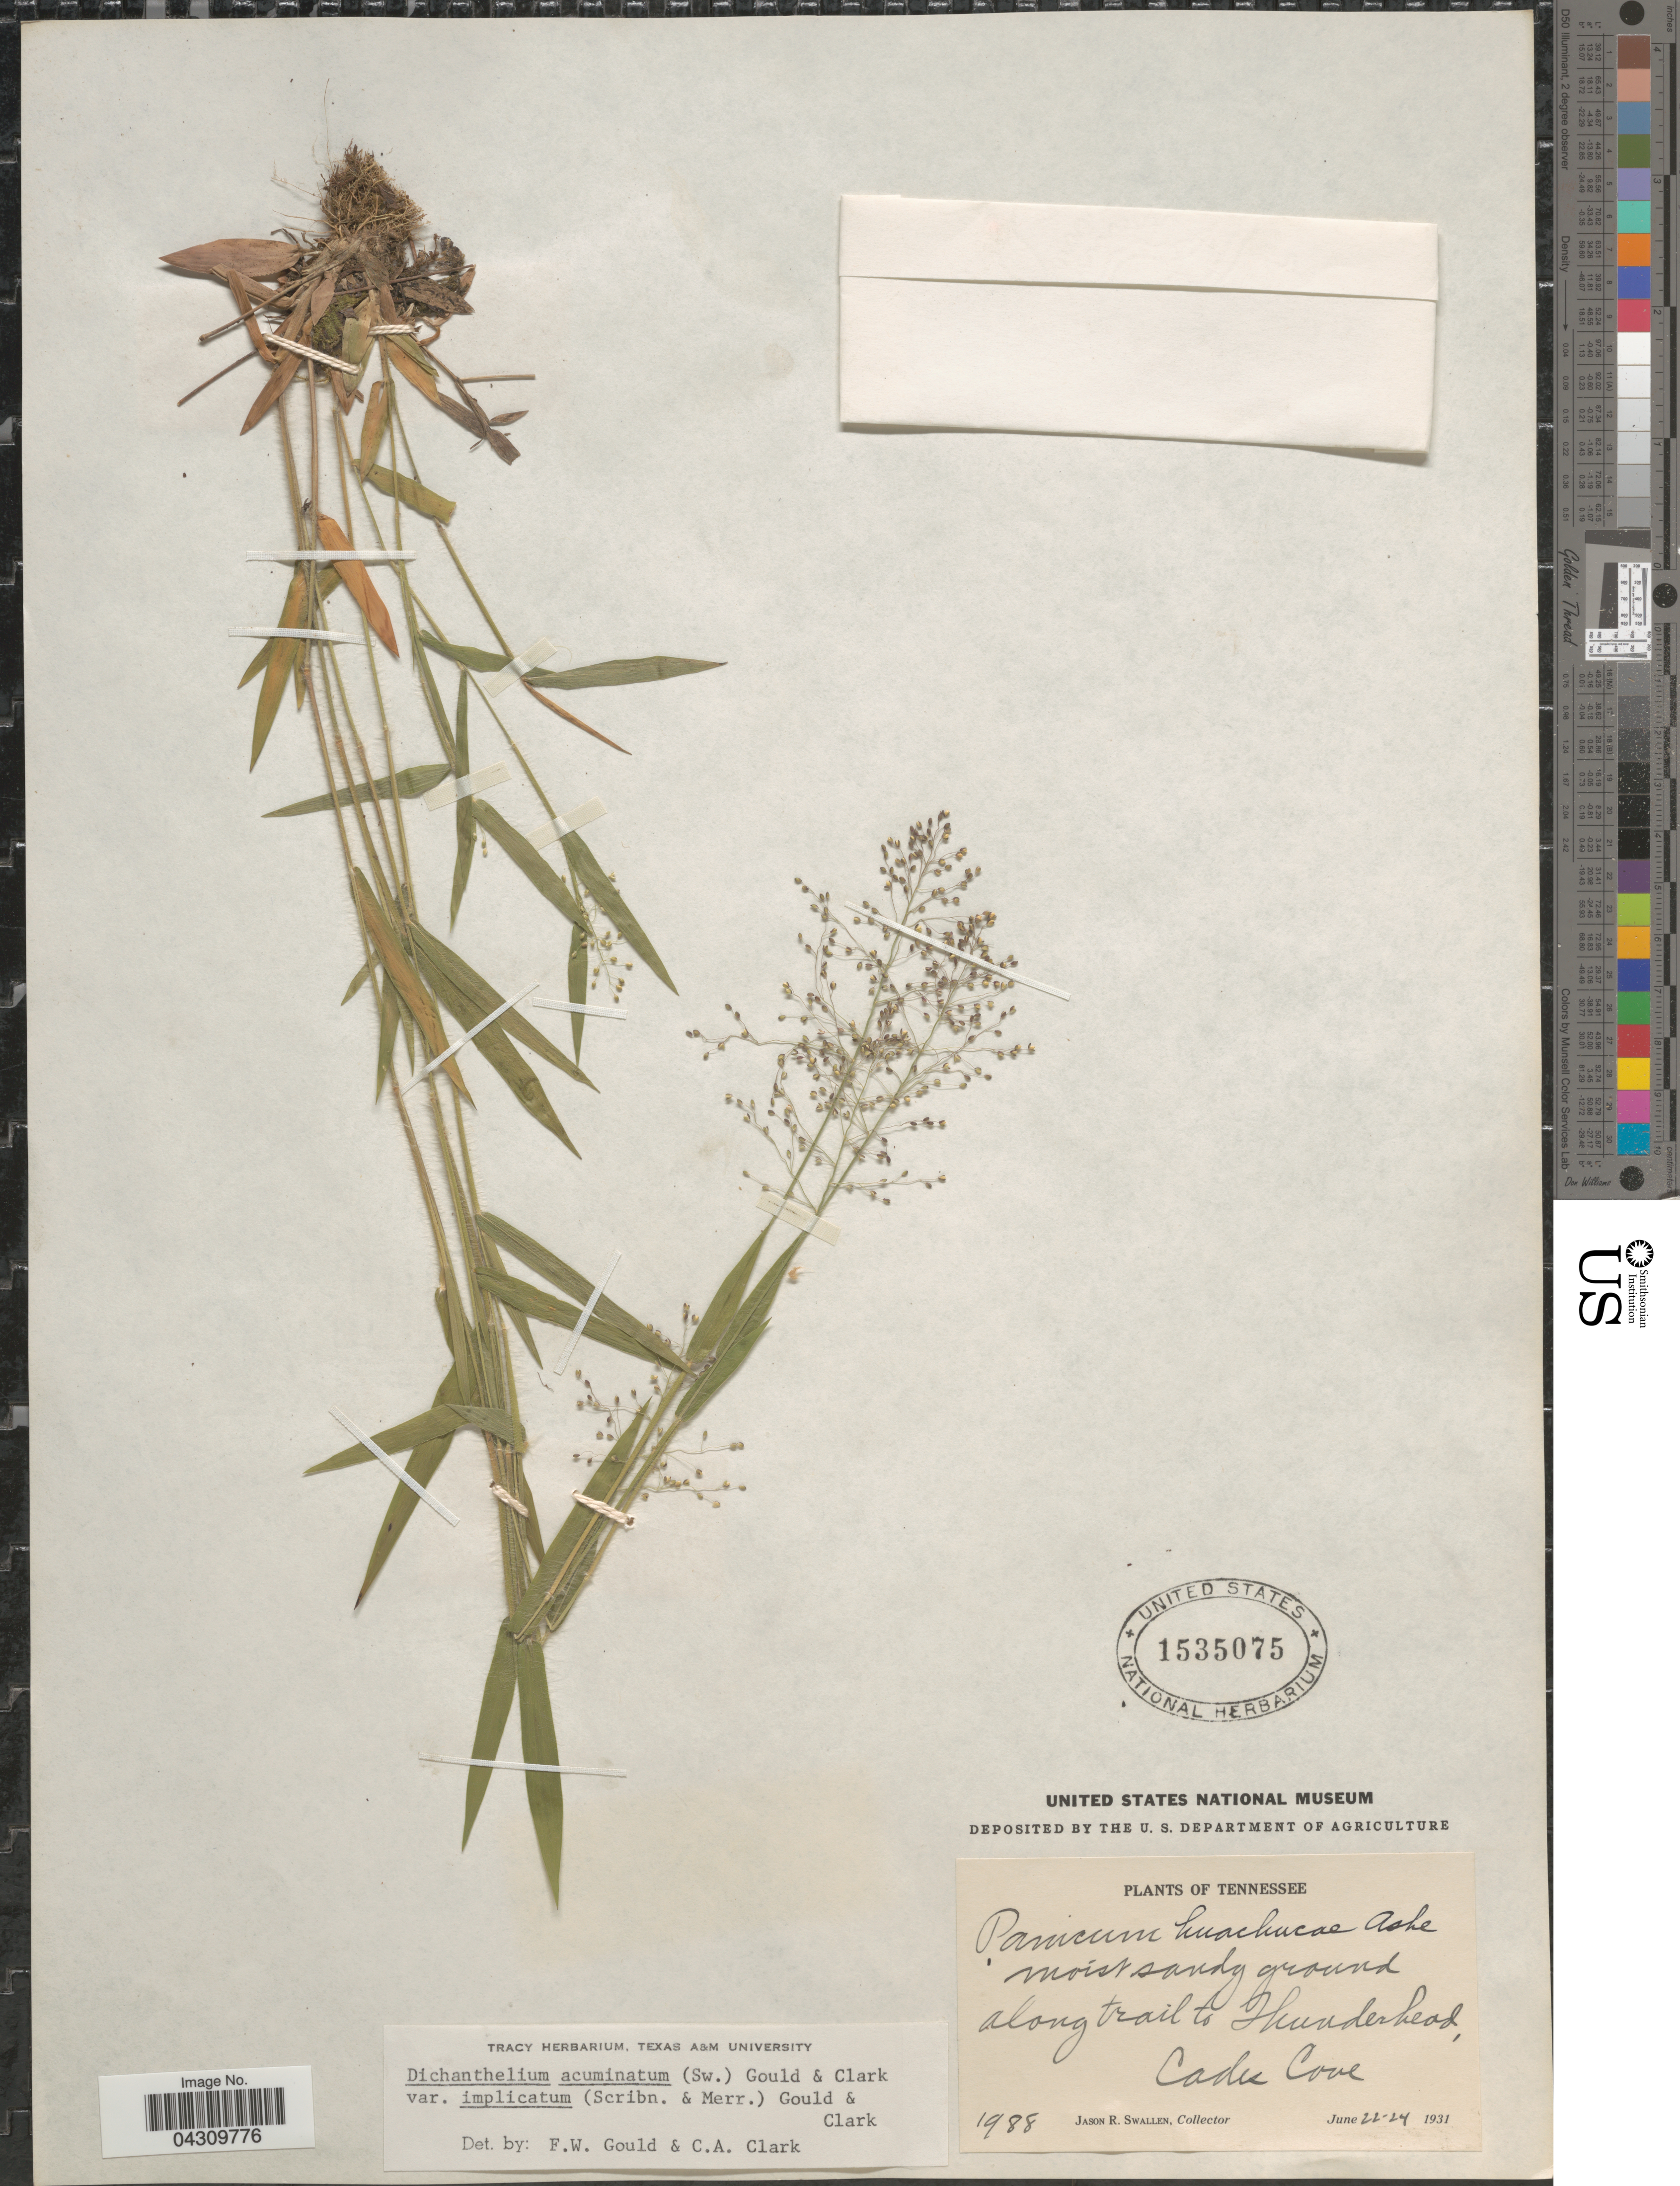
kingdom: Plantae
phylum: Tracheophyta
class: Liliopsida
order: Poales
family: Poaceae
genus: Dichanthelium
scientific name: Dichanthelium acuminatum var. acuminatum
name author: (Sw.) Gould & C.A. Clark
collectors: J. R. Swallen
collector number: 1988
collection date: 1931-06-22/1931-06-24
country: United States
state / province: Tennessee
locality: Moist sandy ground along trail to Thunderhead, Cades Cove.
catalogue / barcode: US 1535075